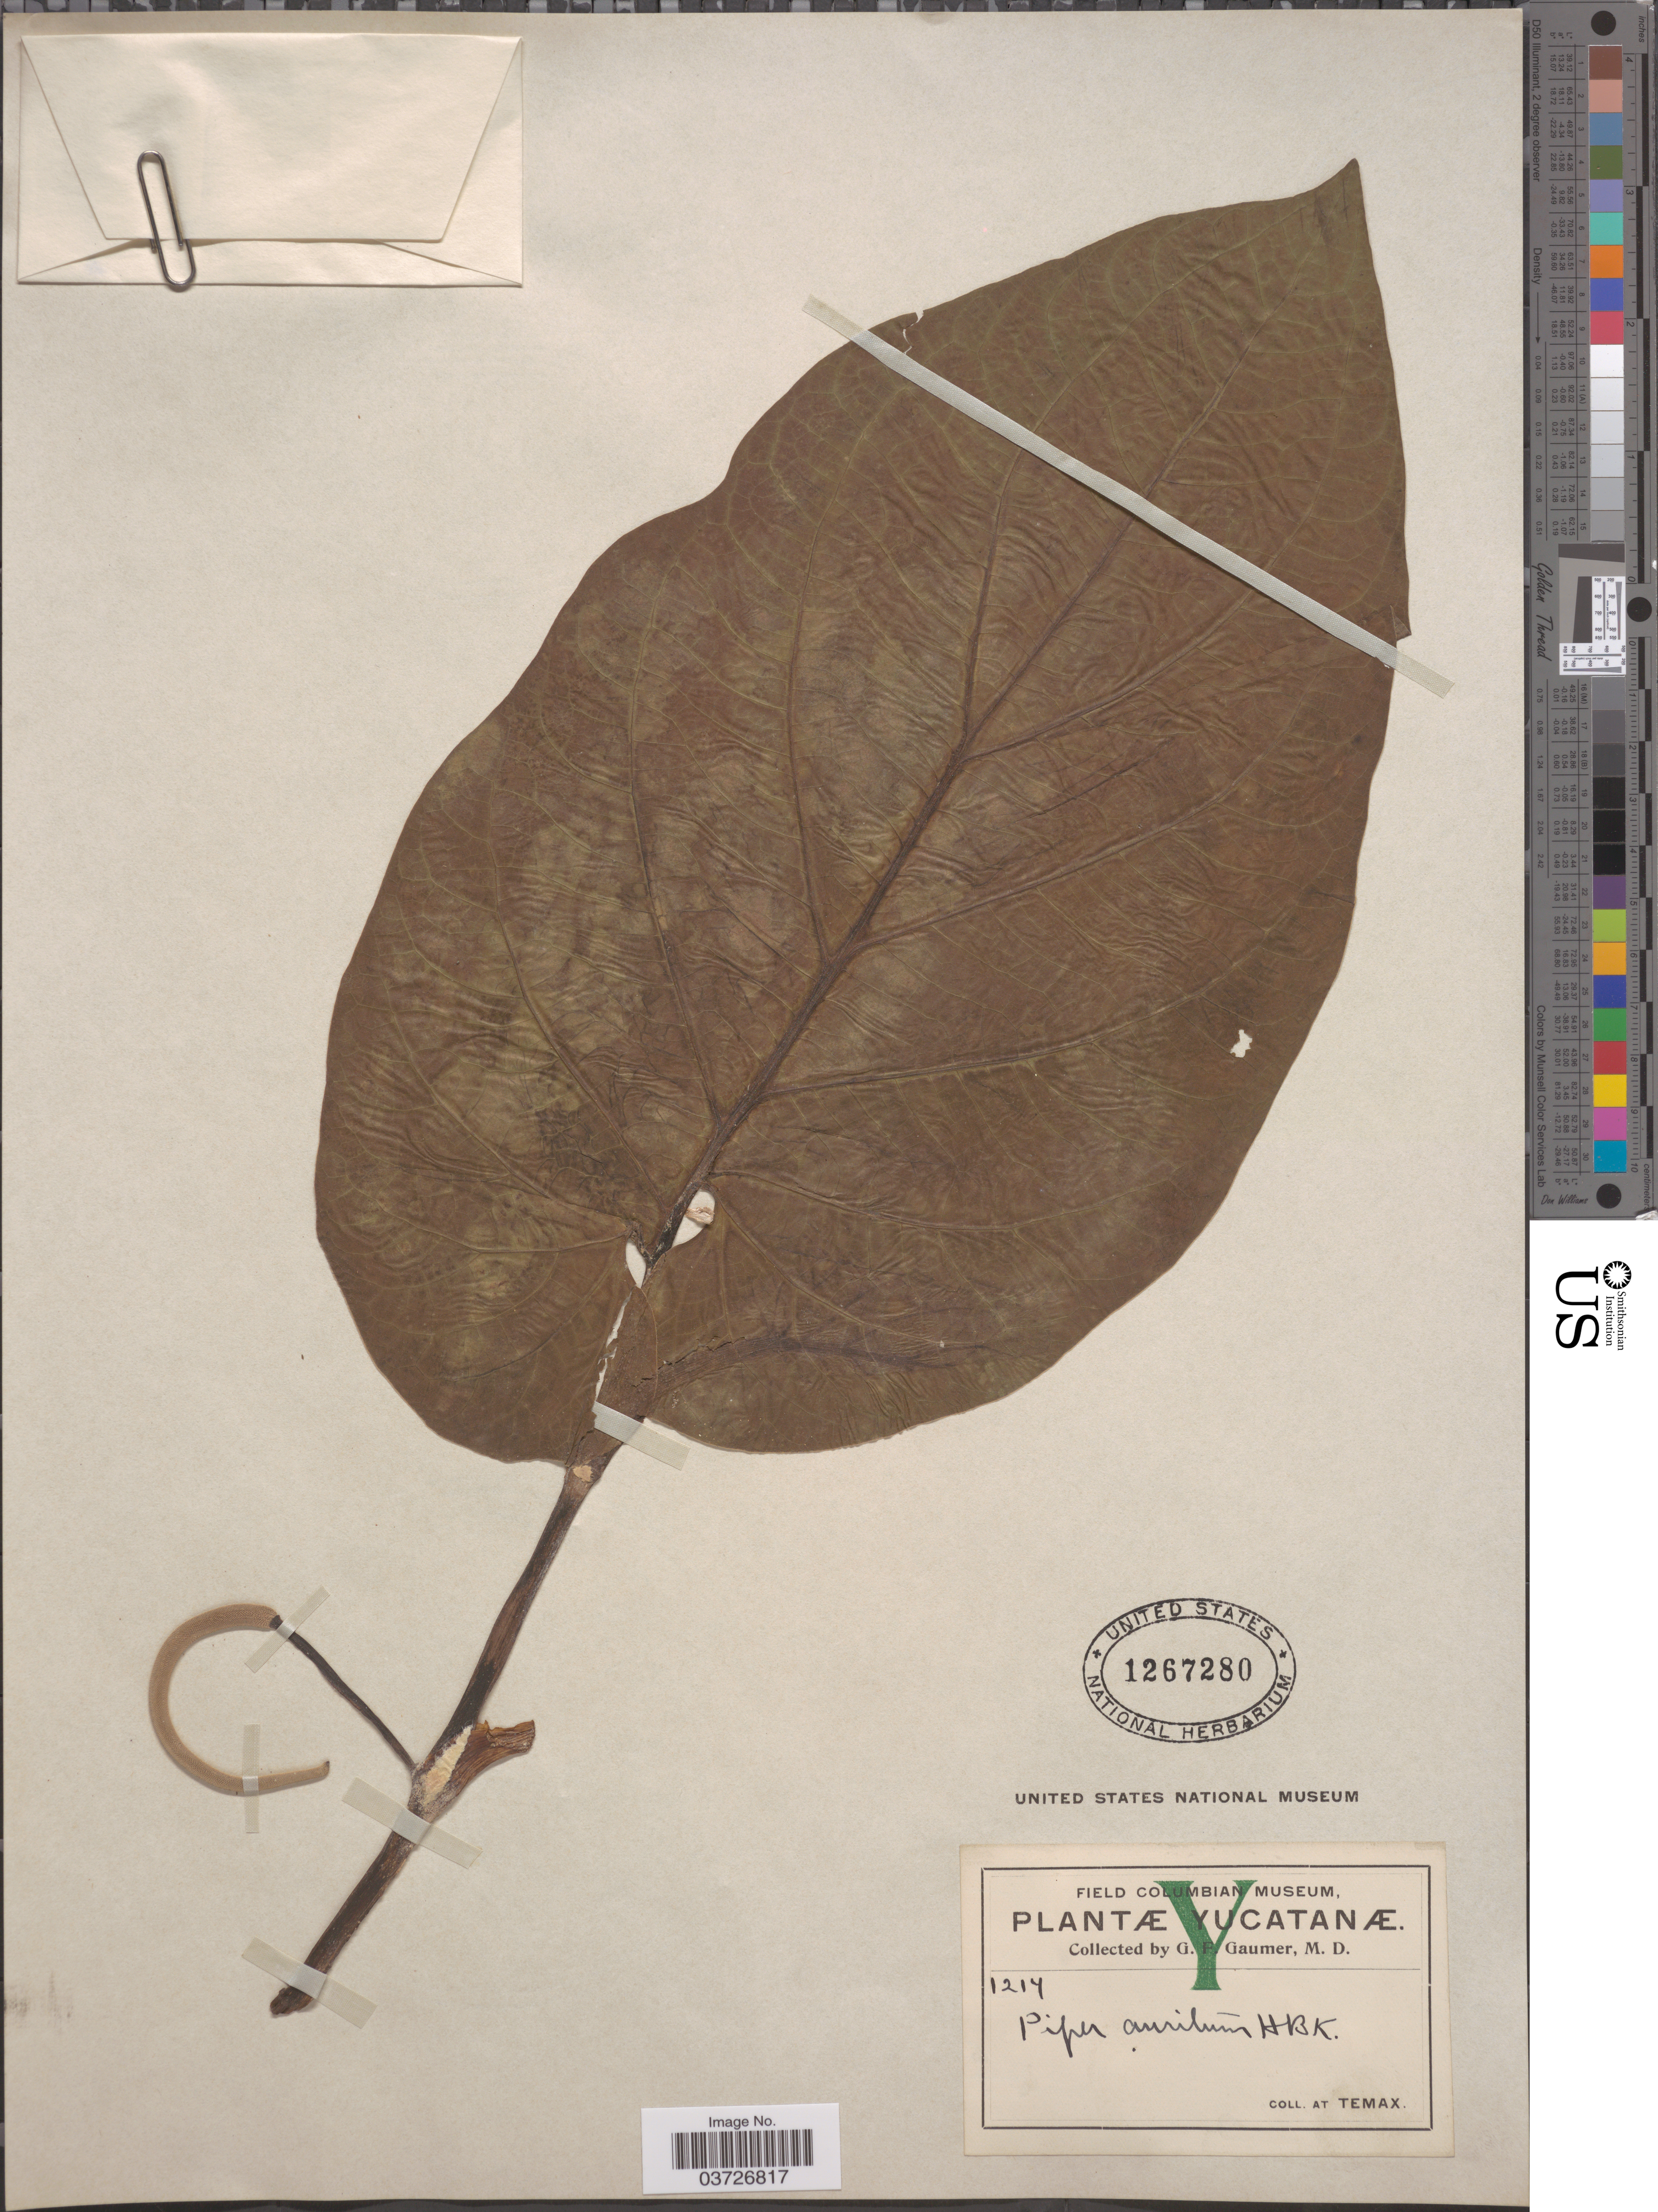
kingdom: Plantae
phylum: Tracheophyta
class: Magnoliopsida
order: Piperales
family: Piperaceae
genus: Piper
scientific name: Piper auritum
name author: Kunth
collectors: G. F. Gaumer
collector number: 1214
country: Mexico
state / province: Yucatán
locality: Temax.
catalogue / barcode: US 1267280